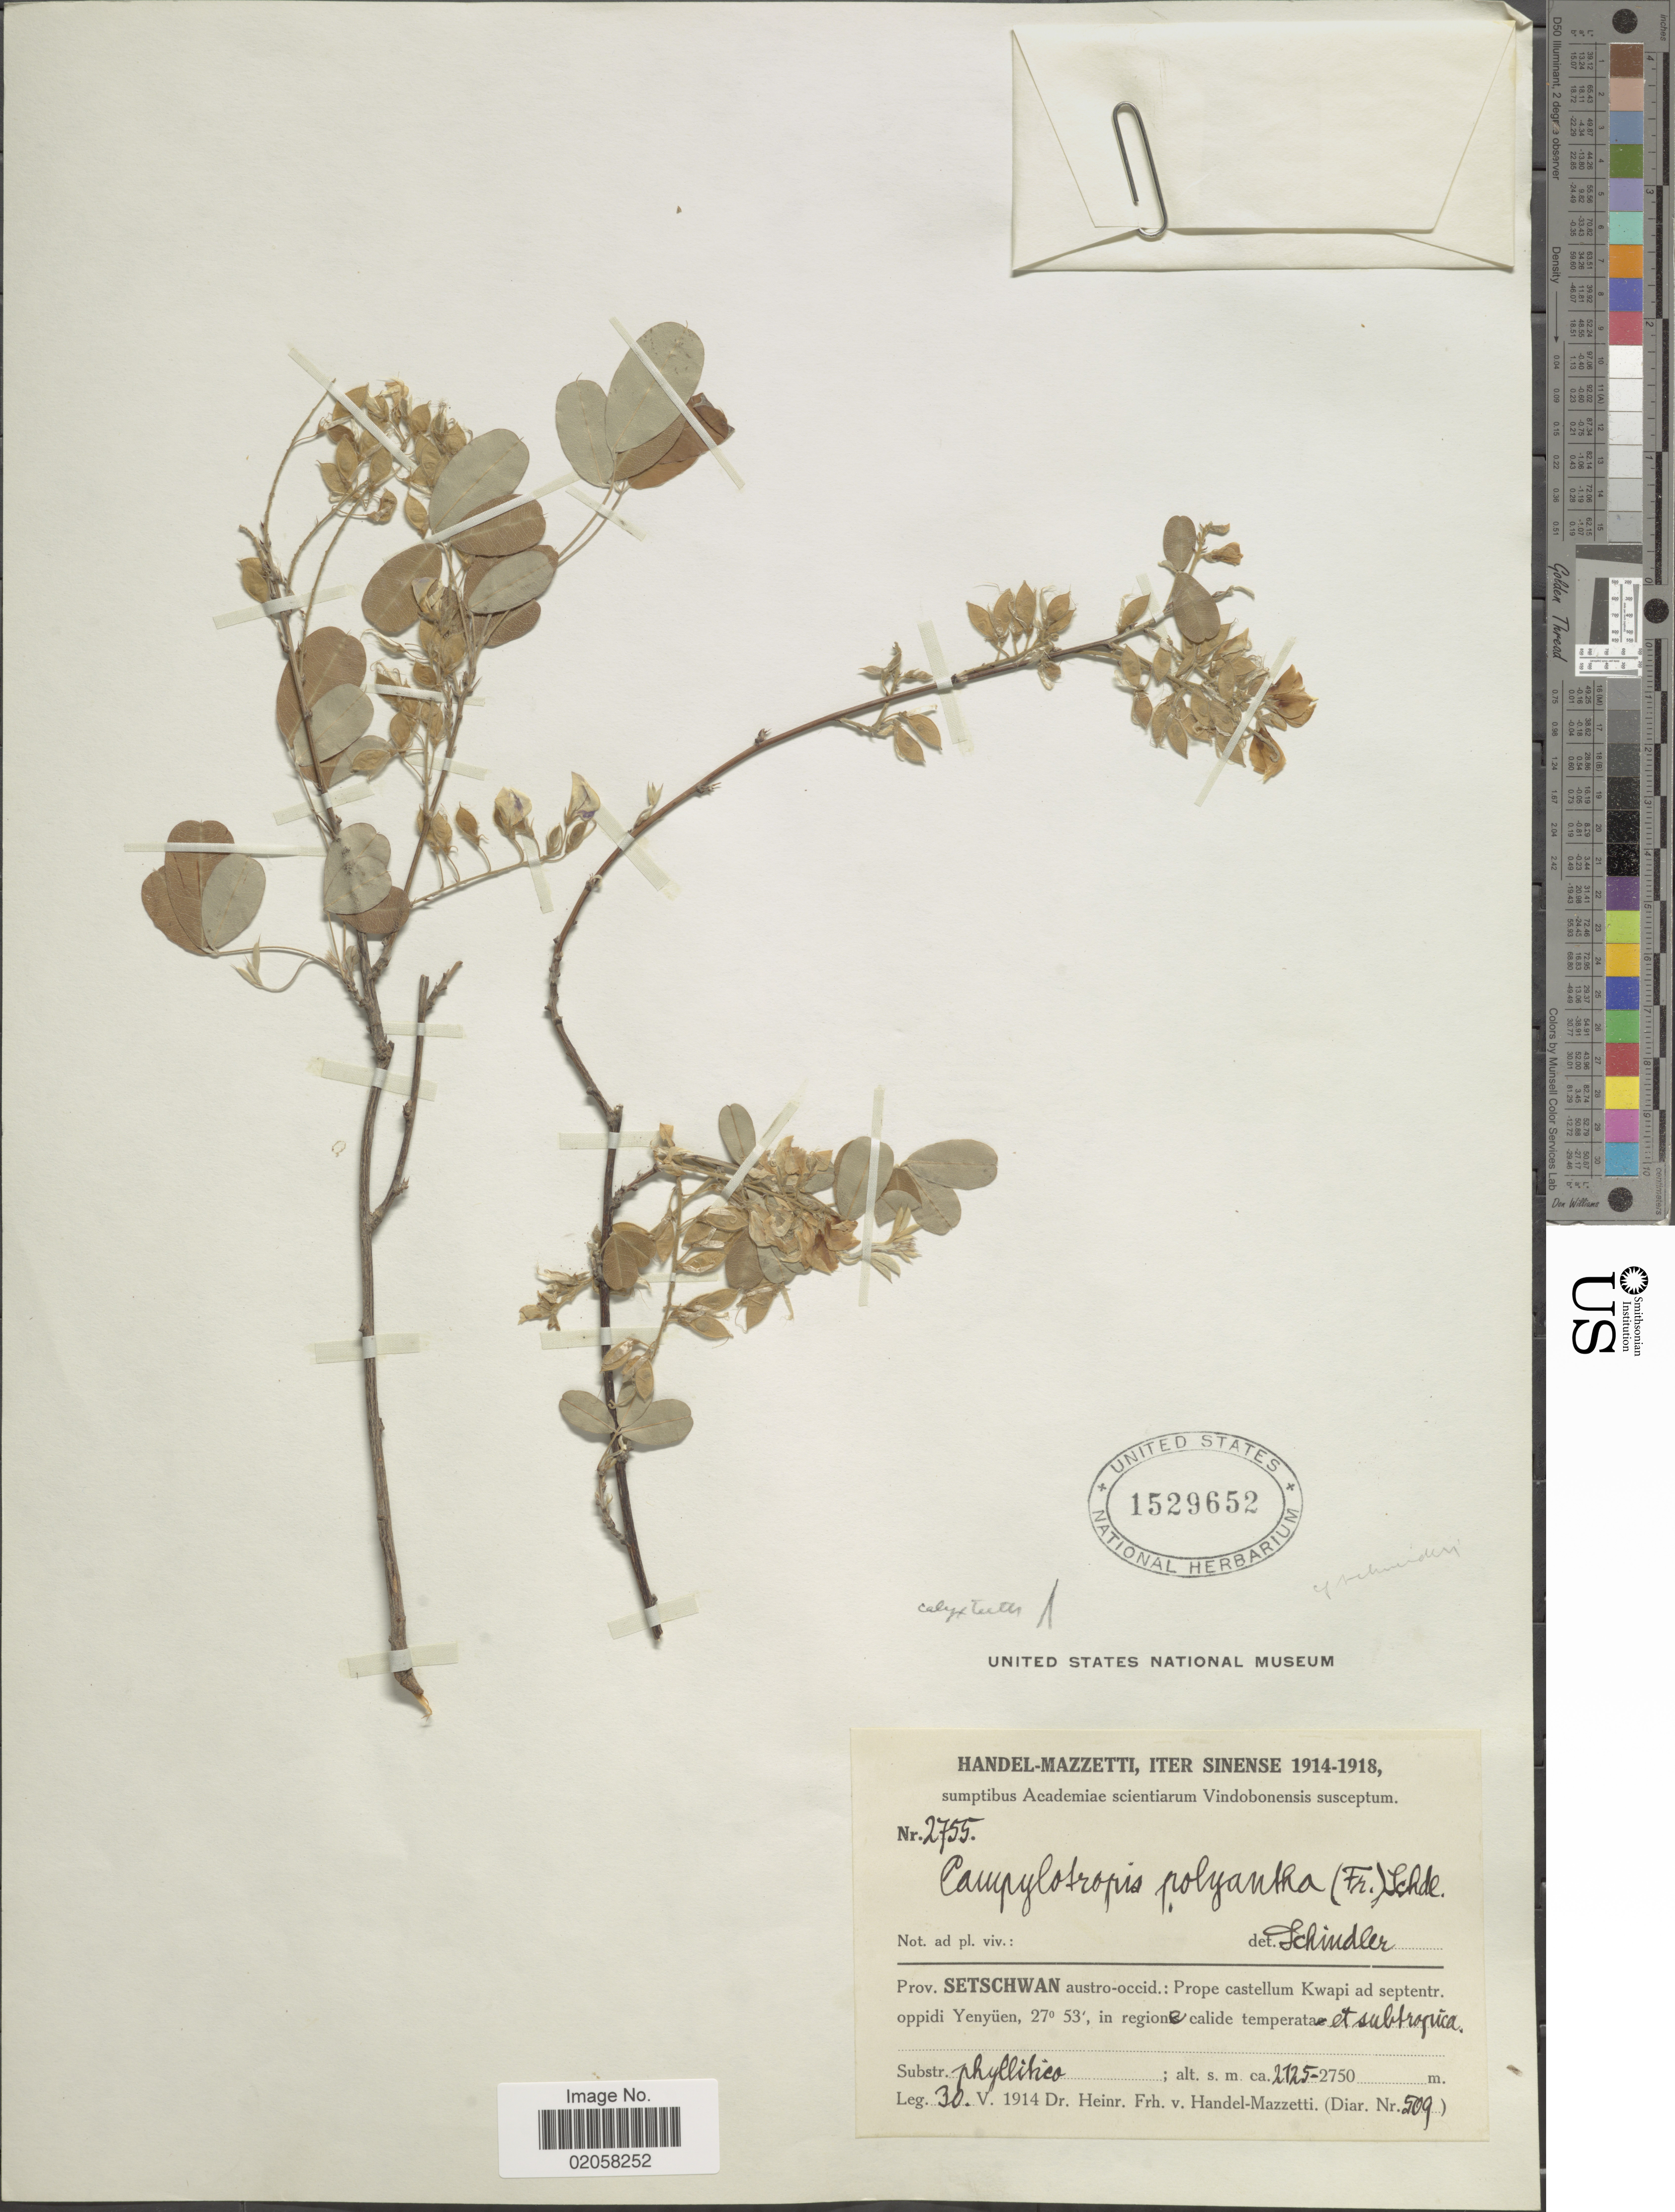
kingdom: Plantae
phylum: Tracheophyta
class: Magnoliopsida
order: Fabales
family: Fabaceae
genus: Campylotropis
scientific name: Campylotropis polyantha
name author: (Franch.) Schindl.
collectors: H. Handel-Mazzetti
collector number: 2755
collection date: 1914-05-30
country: China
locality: Prov. Setschwan austro-occid.: prope castellum Kwapi ad septentr. oppidi Yenyuen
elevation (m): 2125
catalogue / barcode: US 1529652